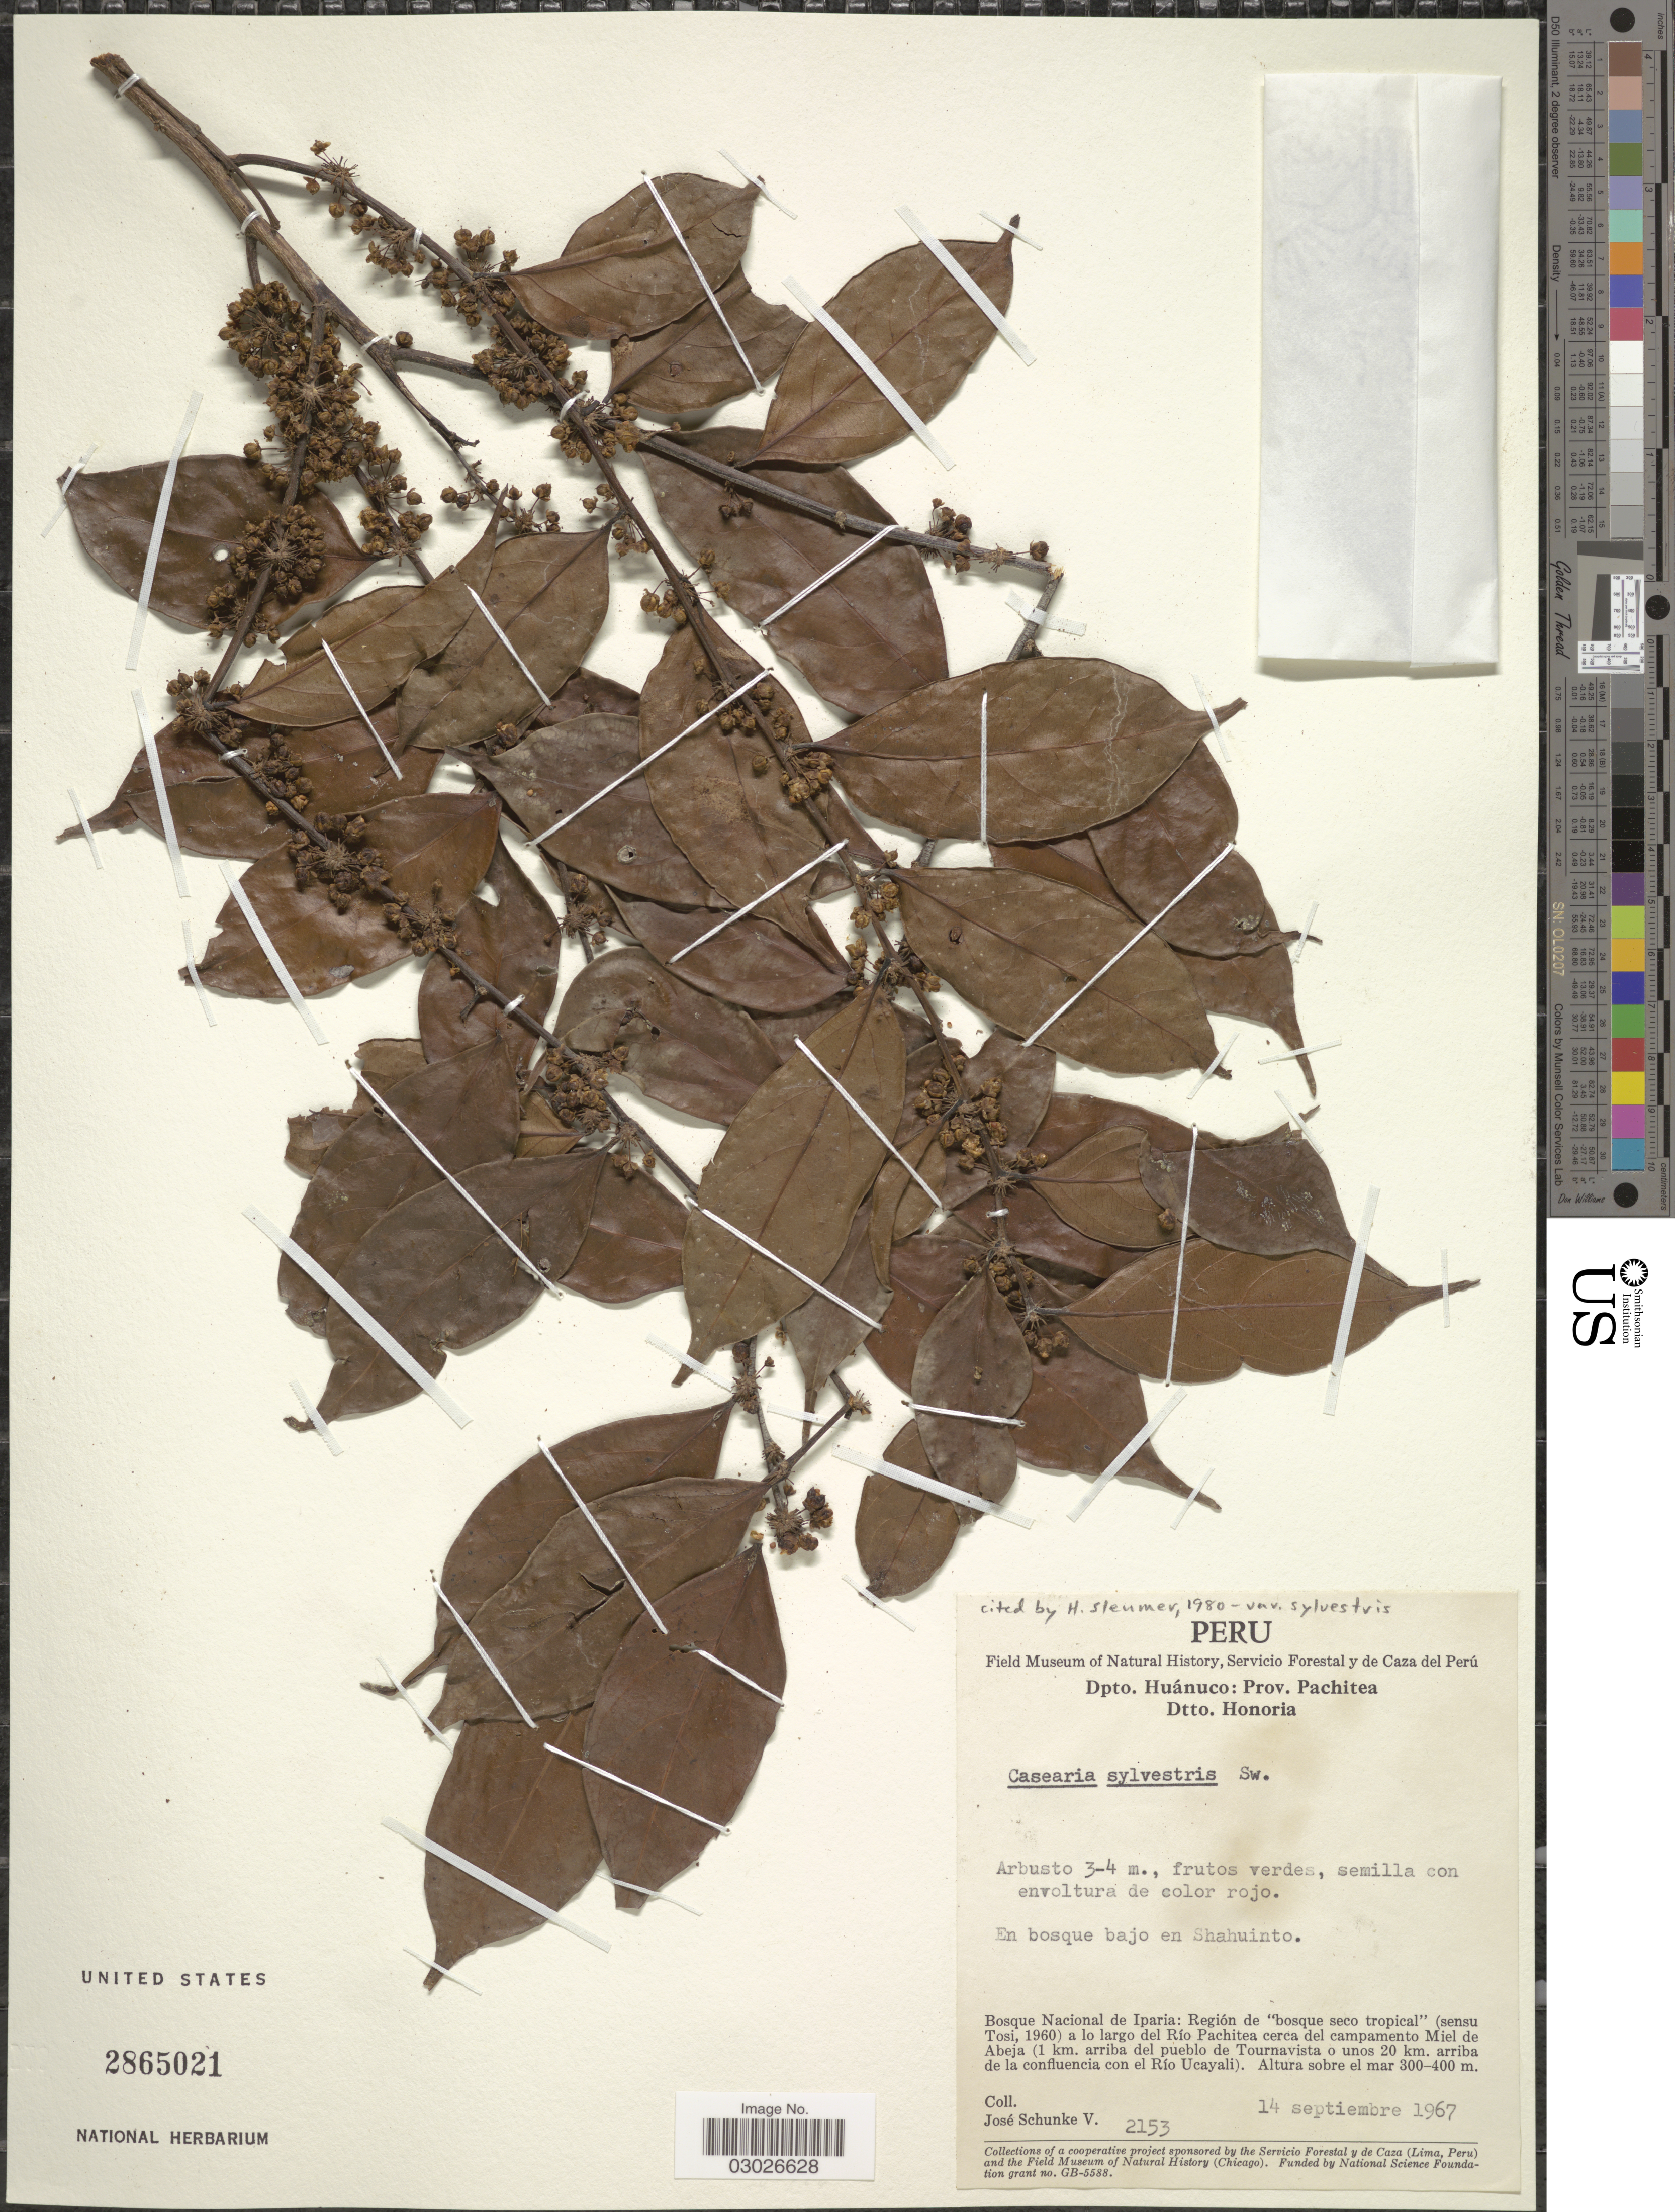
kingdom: Plantae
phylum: Tracheophyta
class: Magnoliopsida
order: Malpighiales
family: Salicaceae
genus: Casearia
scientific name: Casearia sylvestris var. sylvestris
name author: Sw.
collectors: J. Schunke Vigo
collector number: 2153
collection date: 1967-09-14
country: Peru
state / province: Huánuco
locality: Dpto. Huánuco: Prov. Pachitea, Dtto. Honoria, Bosque Nacional de Iparia: Región de "bosque seco tropical" (sensu Tosi, 1960) a lo largo del Río Pachitea cerca del campamento Miel de Abeja (1 km. arriba del pueblo de Tournavista o unos 20 km.arriba de la confluencia con el Río Ucayali), En bosque bajo en Shahuinto.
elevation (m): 300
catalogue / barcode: US 2865021